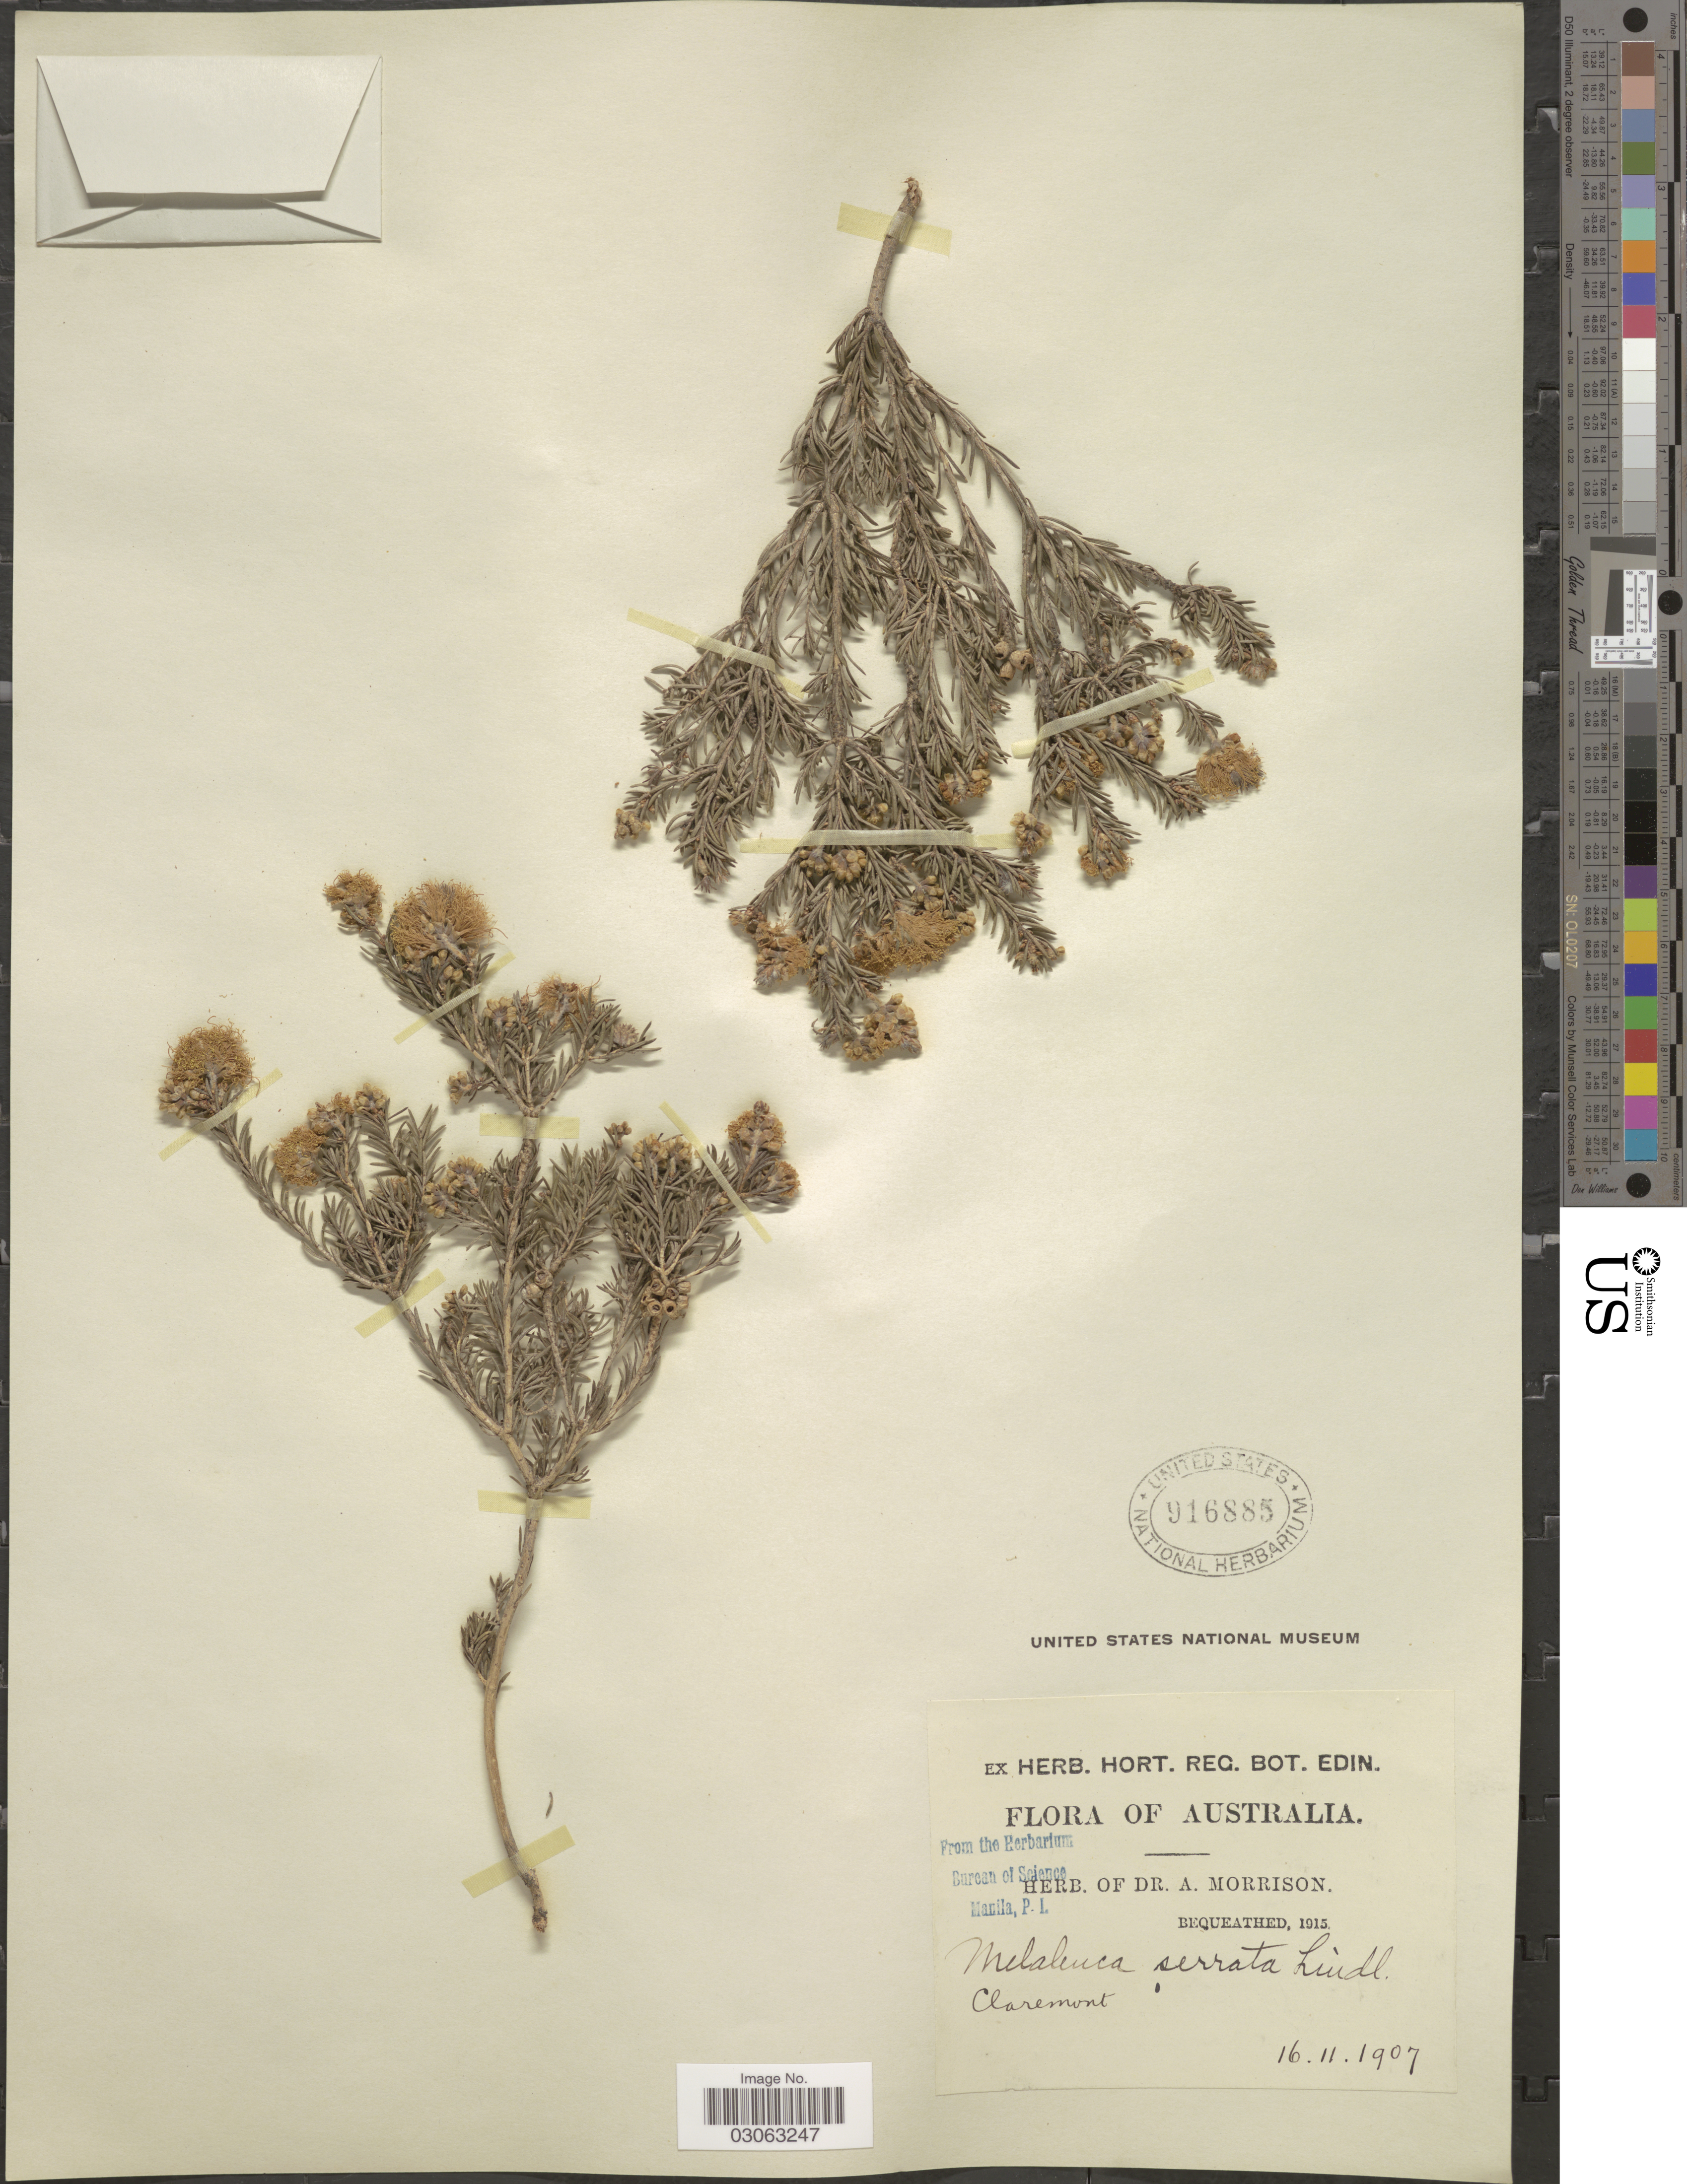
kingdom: Plantae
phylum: Tracheophyta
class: Magnoliopsida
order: Myrtales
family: Myrtaceae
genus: Melaleuca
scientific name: Melaleuca seriata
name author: Lindl.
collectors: ex herb. Dr. A. Morrison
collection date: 1907-11-16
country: Australia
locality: Claremont.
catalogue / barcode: US 916885